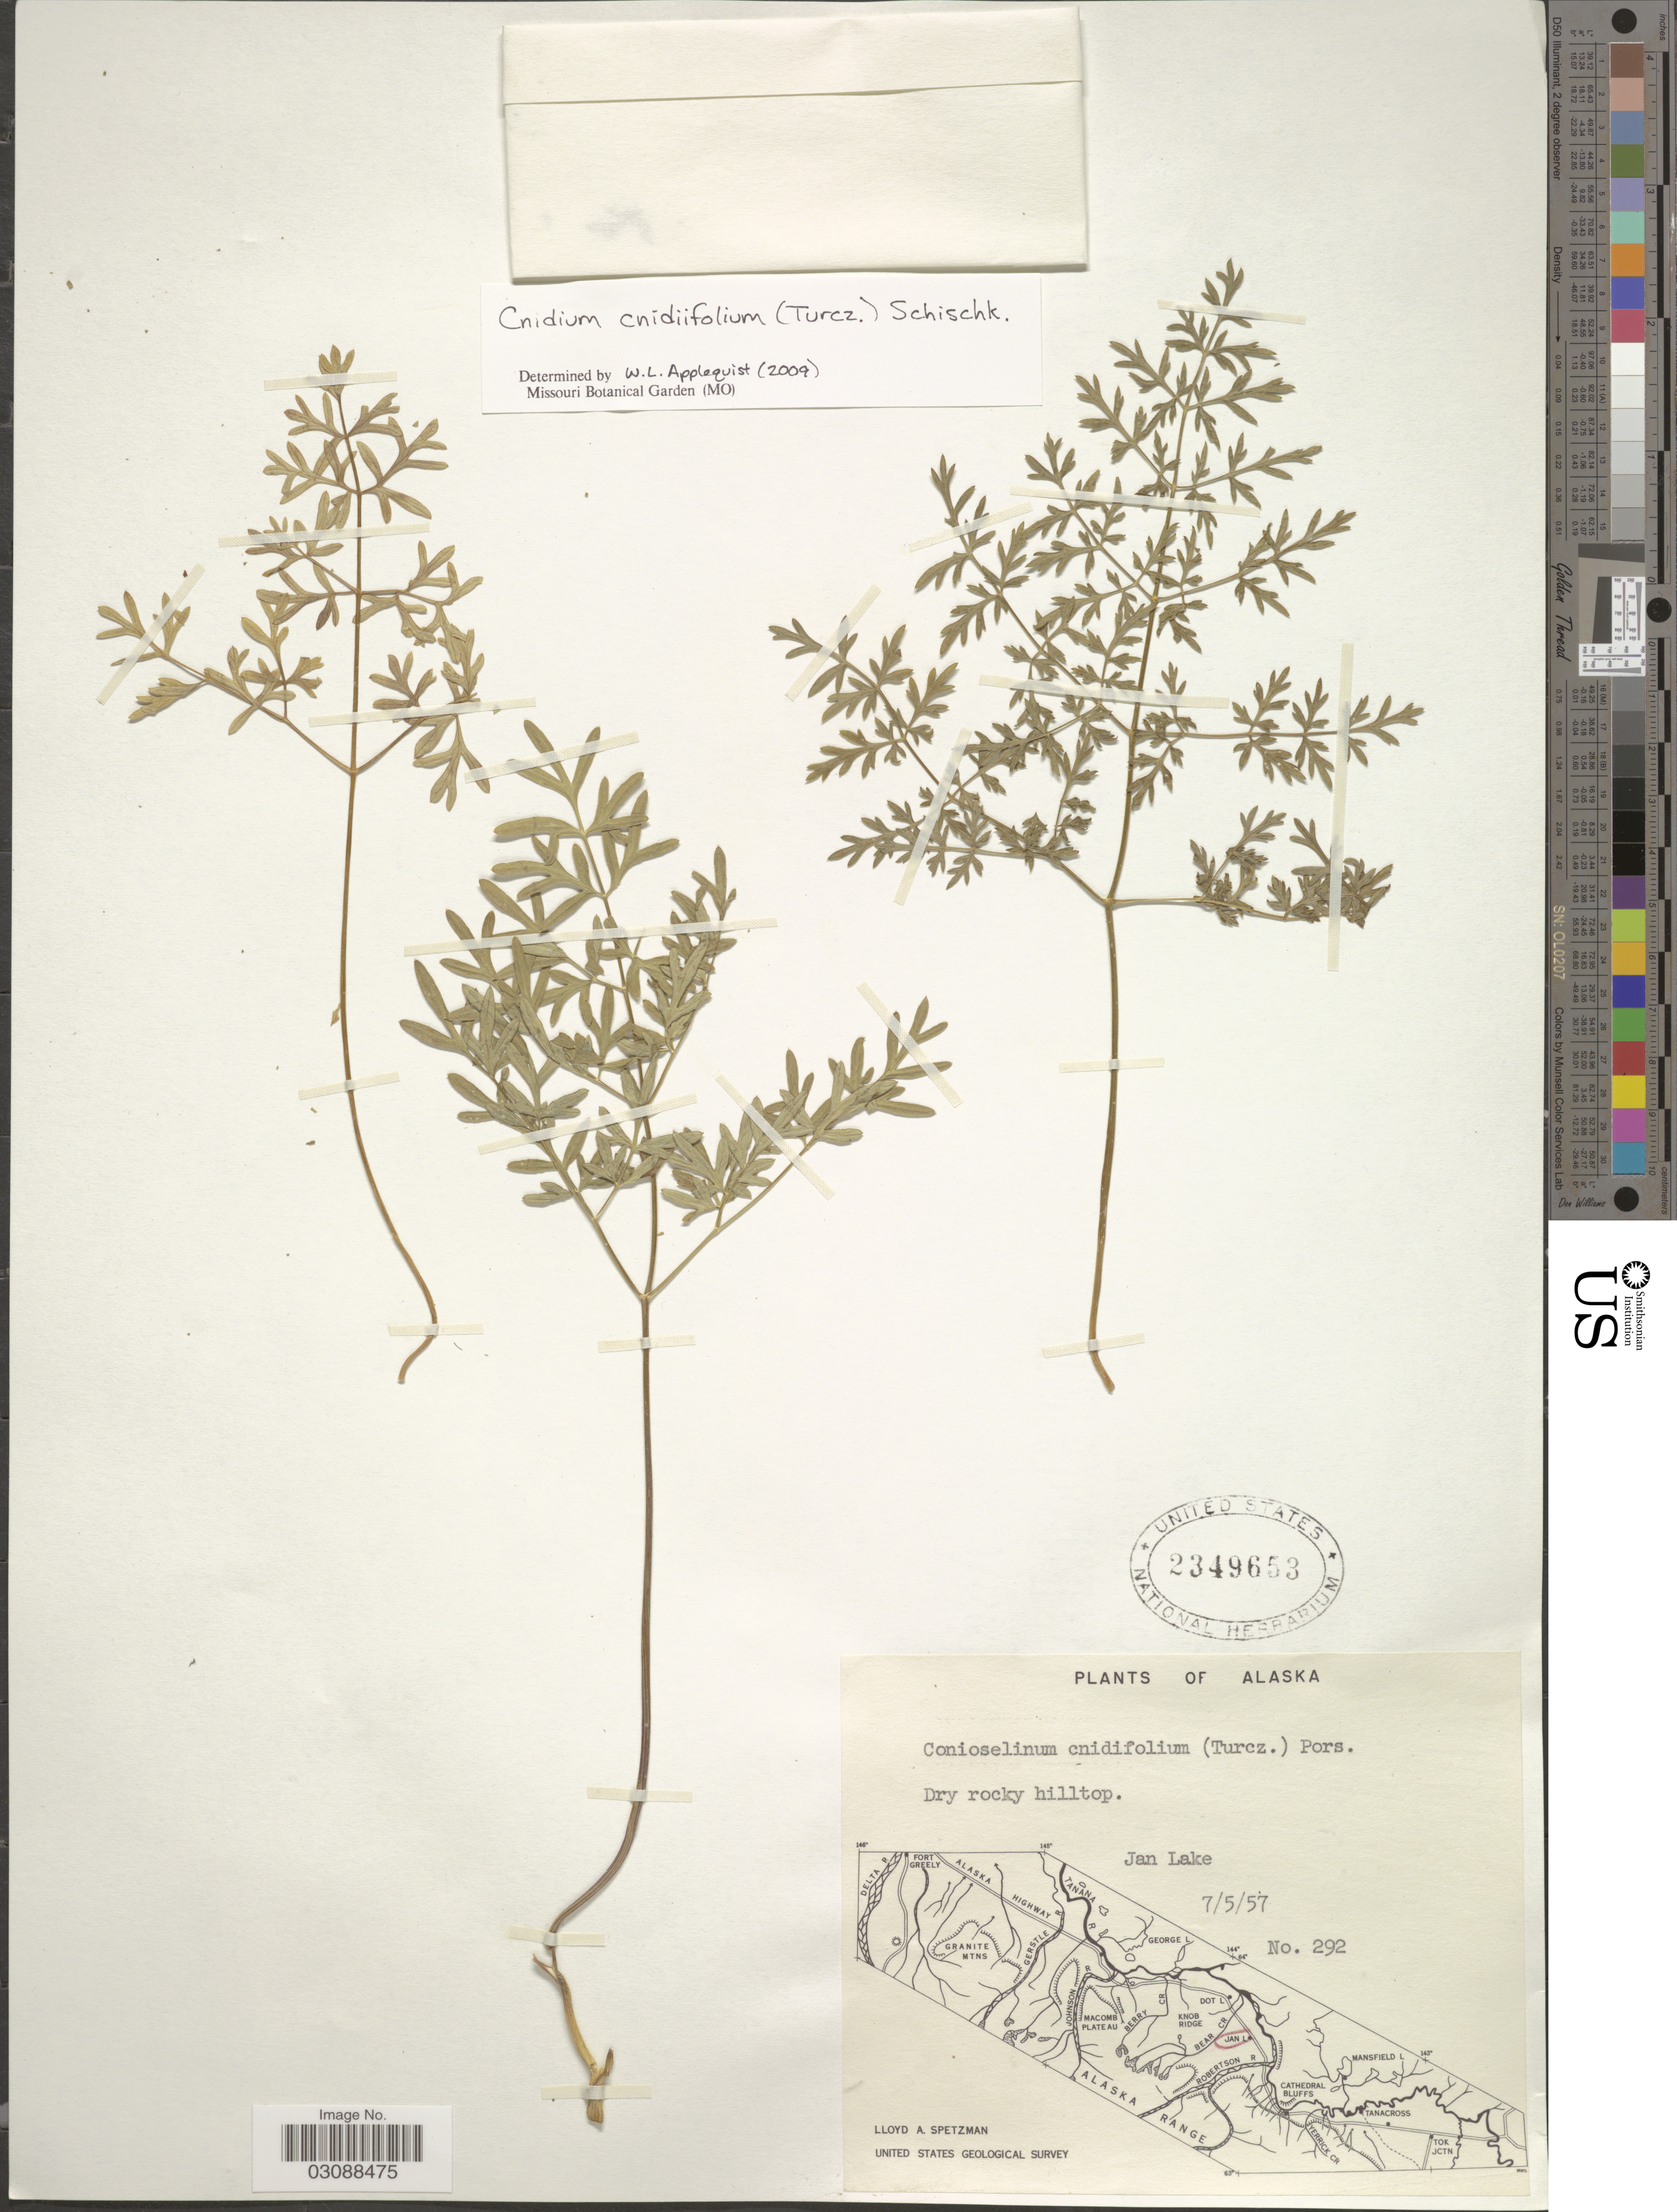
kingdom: Plantae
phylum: Tracheophyta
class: Magnoliopsida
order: Apiales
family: Apiaceae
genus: Cnidium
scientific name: Cnidium cnidiifolium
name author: (Turcz.) Schischk.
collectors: L. Spetzman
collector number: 292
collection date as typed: Transcribed d/m/y: 5/7/57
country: United States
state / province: Alaska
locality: Jan Lake.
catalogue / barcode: US 2349653